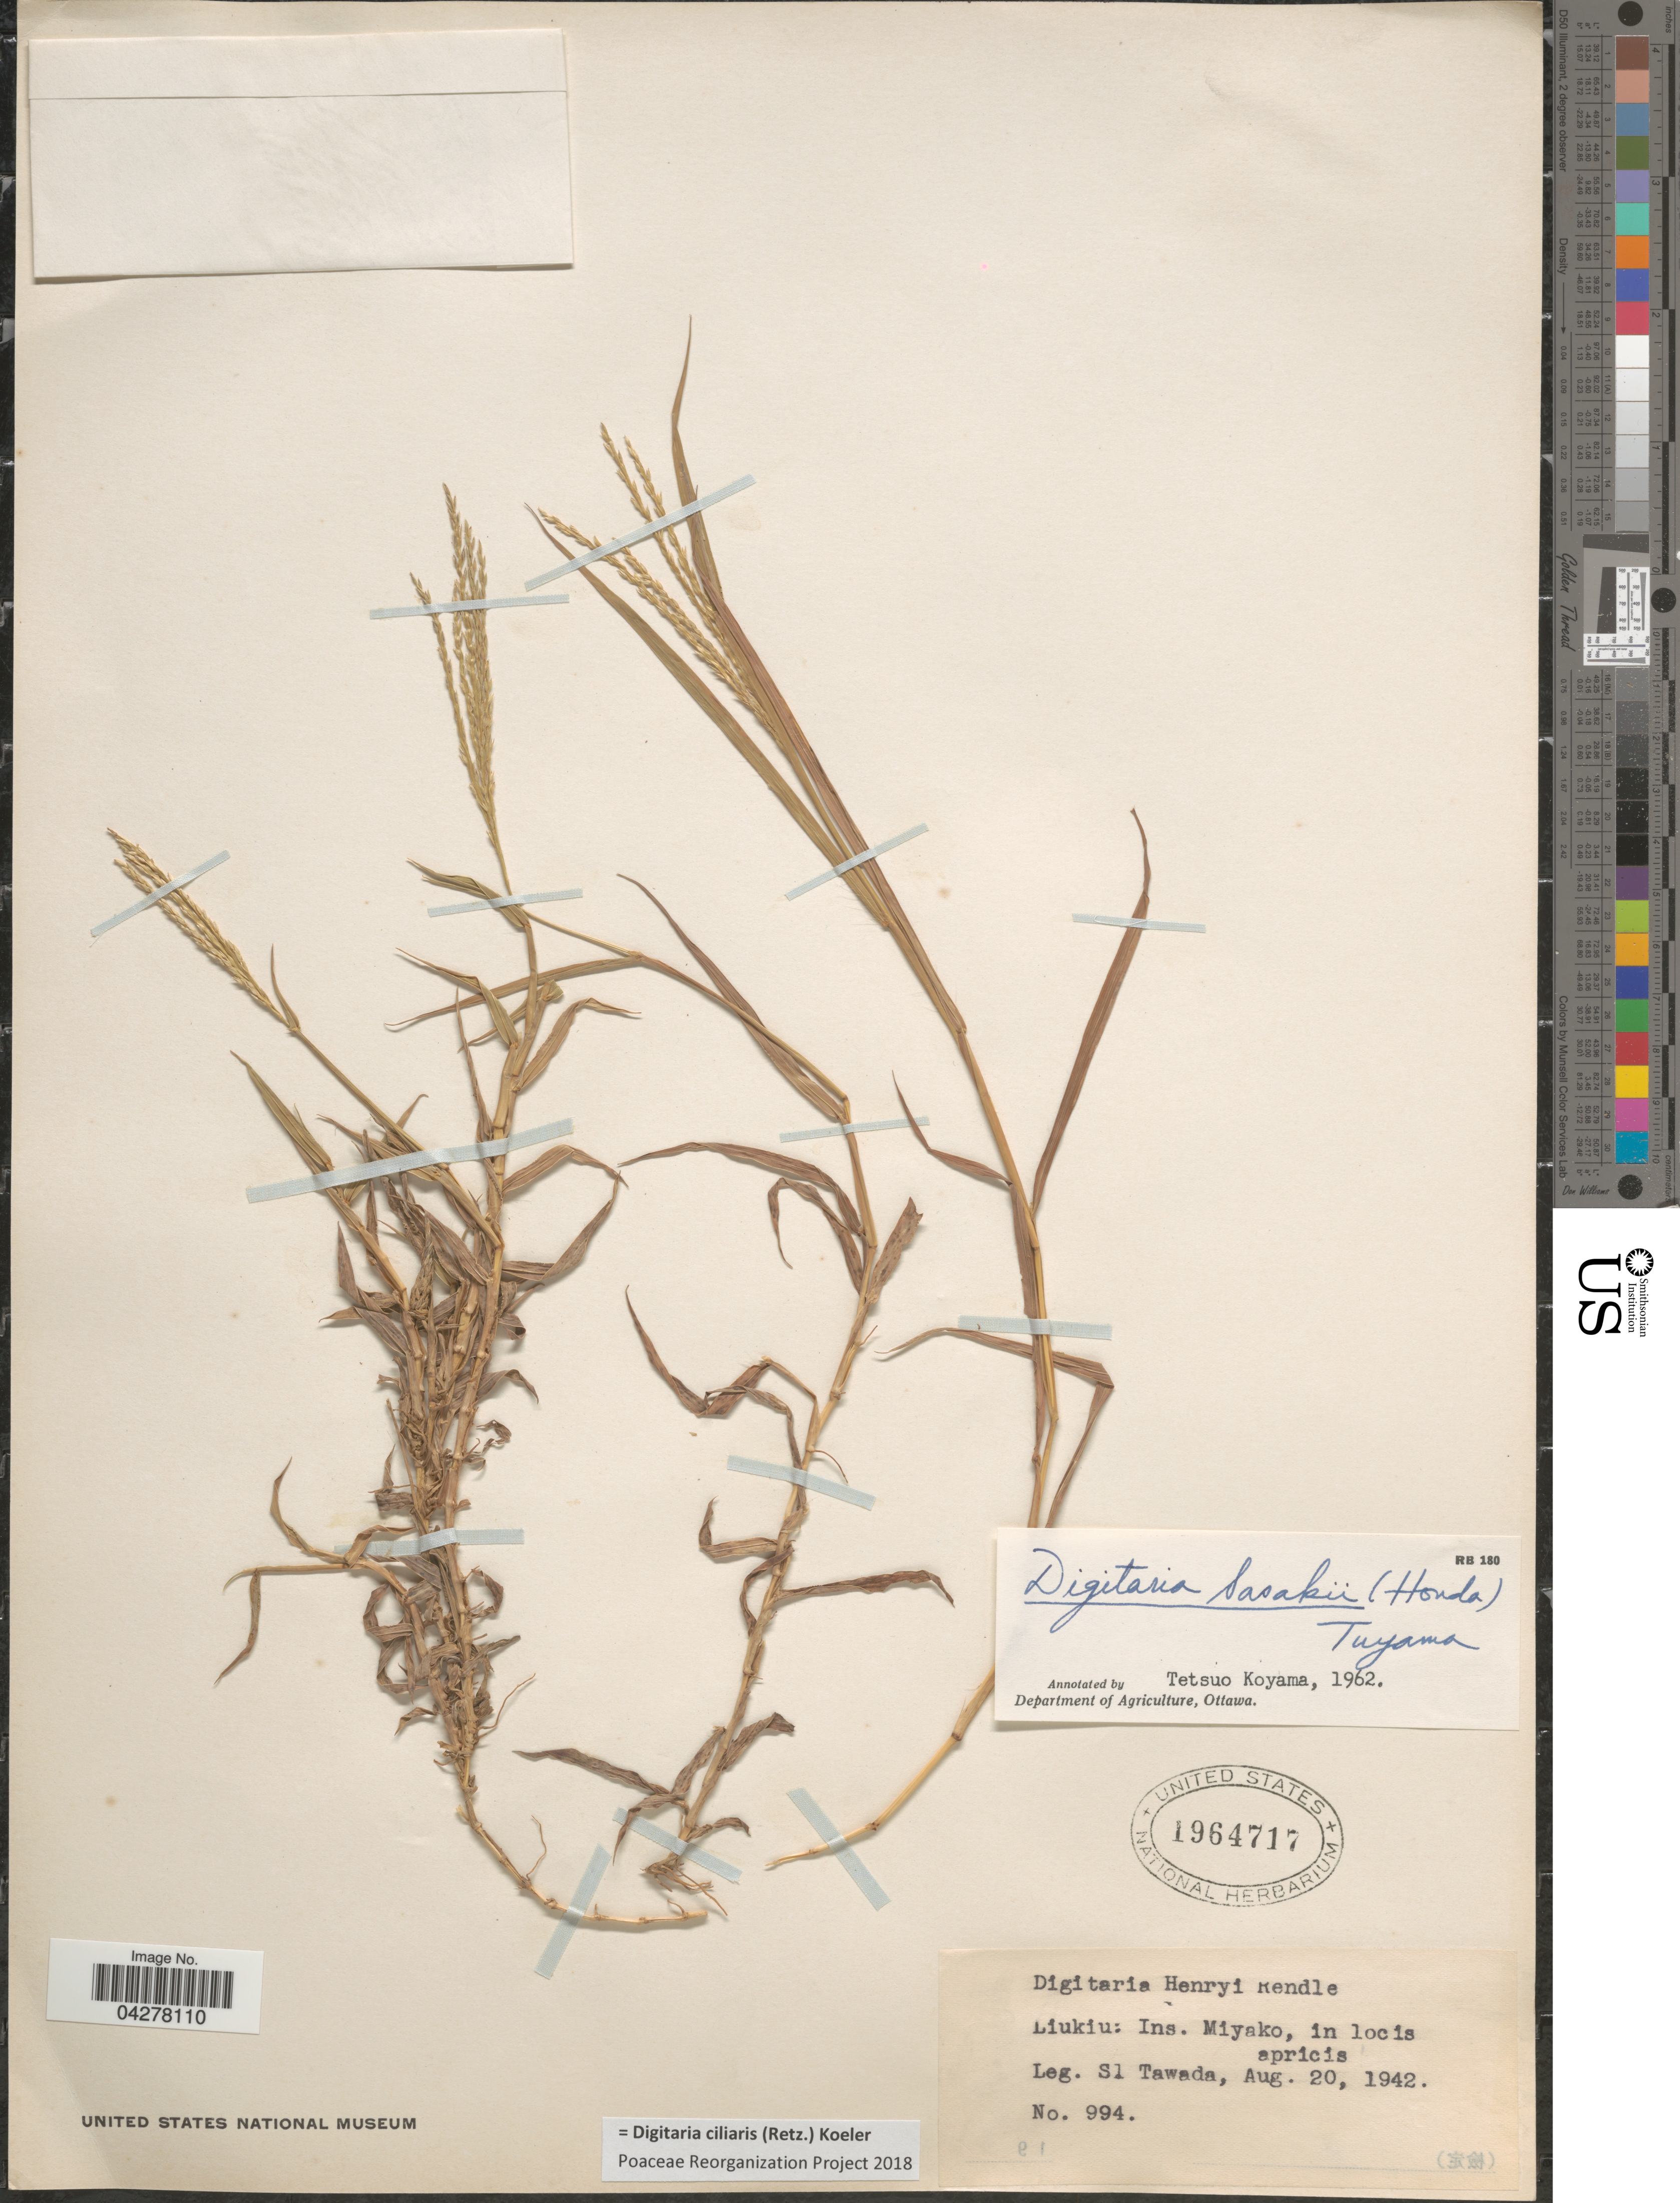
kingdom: Plantae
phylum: Tracheophyta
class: Liliopsida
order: Poales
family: Poaceae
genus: Digitaria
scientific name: Digitaria ciliaris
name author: (Retz.) Koeler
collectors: S. Tawada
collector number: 994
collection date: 1942-08-20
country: Japan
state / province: Okinawa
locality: Liukiu: Ins. Miyako, in locus apricis.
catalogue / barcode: US 1964717